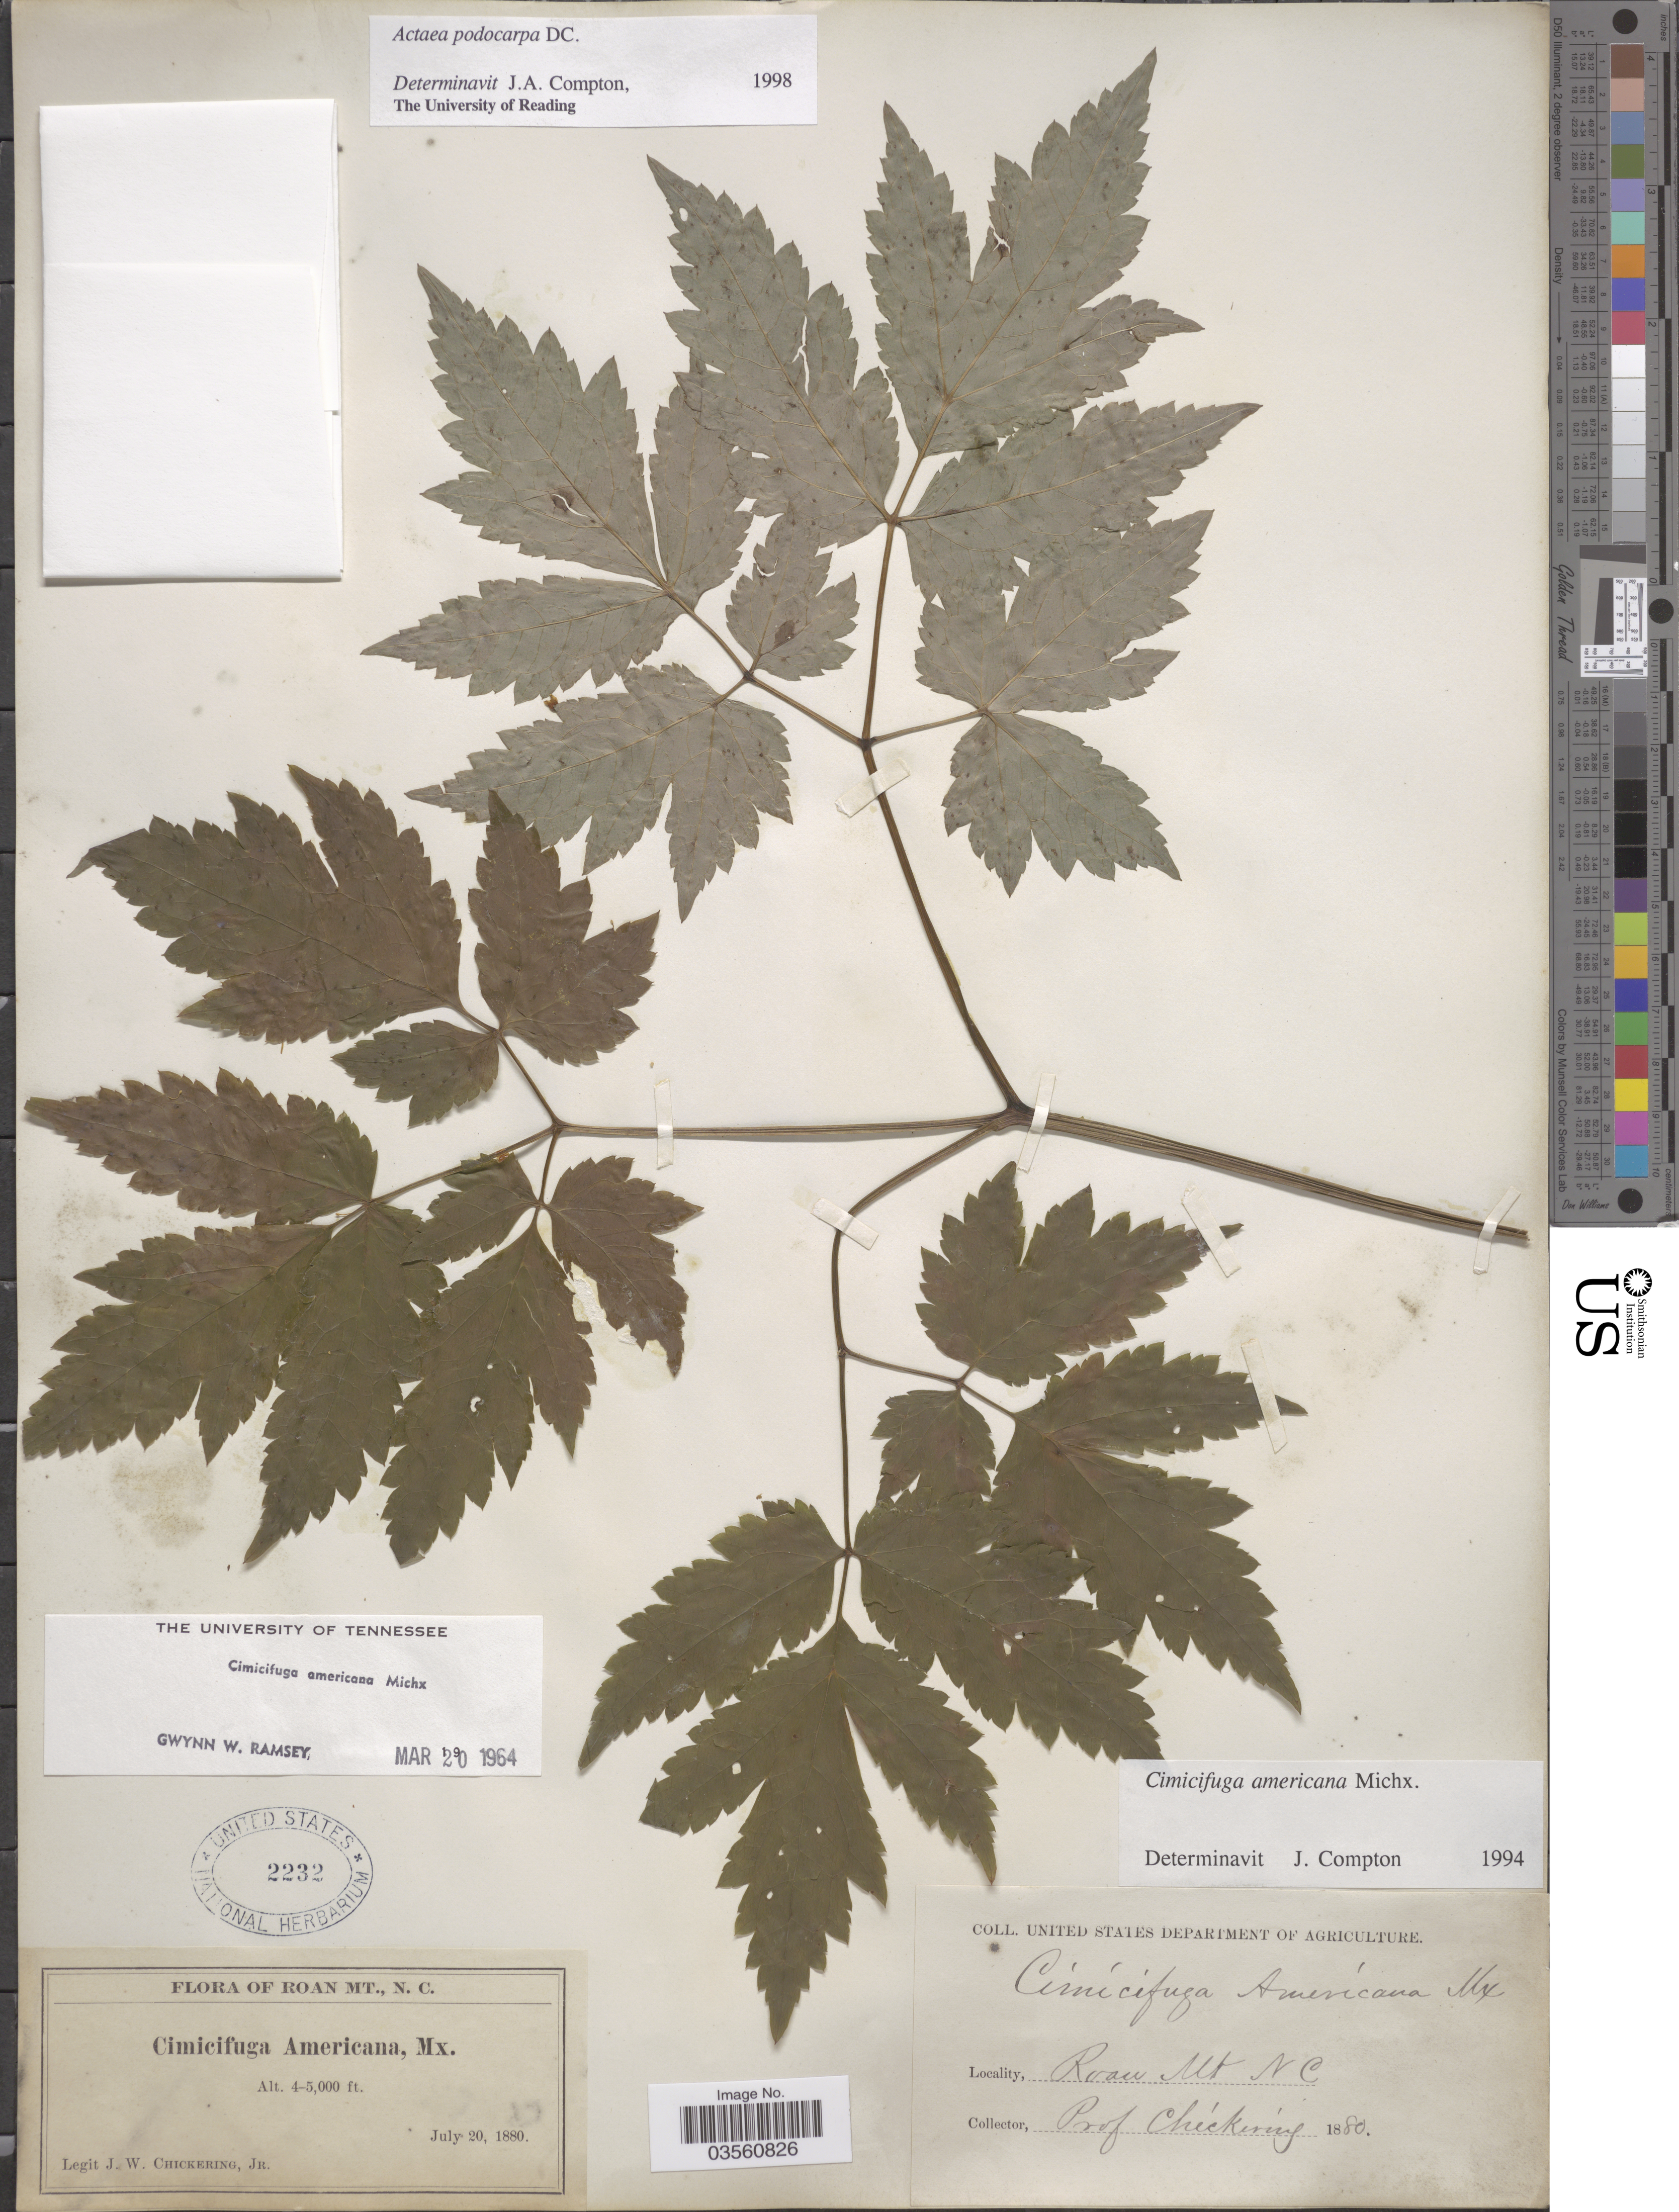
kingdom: Plantae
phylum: Tracheophyta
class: Magnoliopsida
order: Ranunculales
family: Ranunculaceae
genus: Actaea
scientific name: Actaea podocarpa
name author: DC.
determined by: Compton, J. A.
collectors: J. W. Chickering Jr.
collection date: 1880-07-20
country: United States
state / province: North Carolina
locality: Roan Mt.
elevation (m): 1219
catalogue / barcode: US 2232